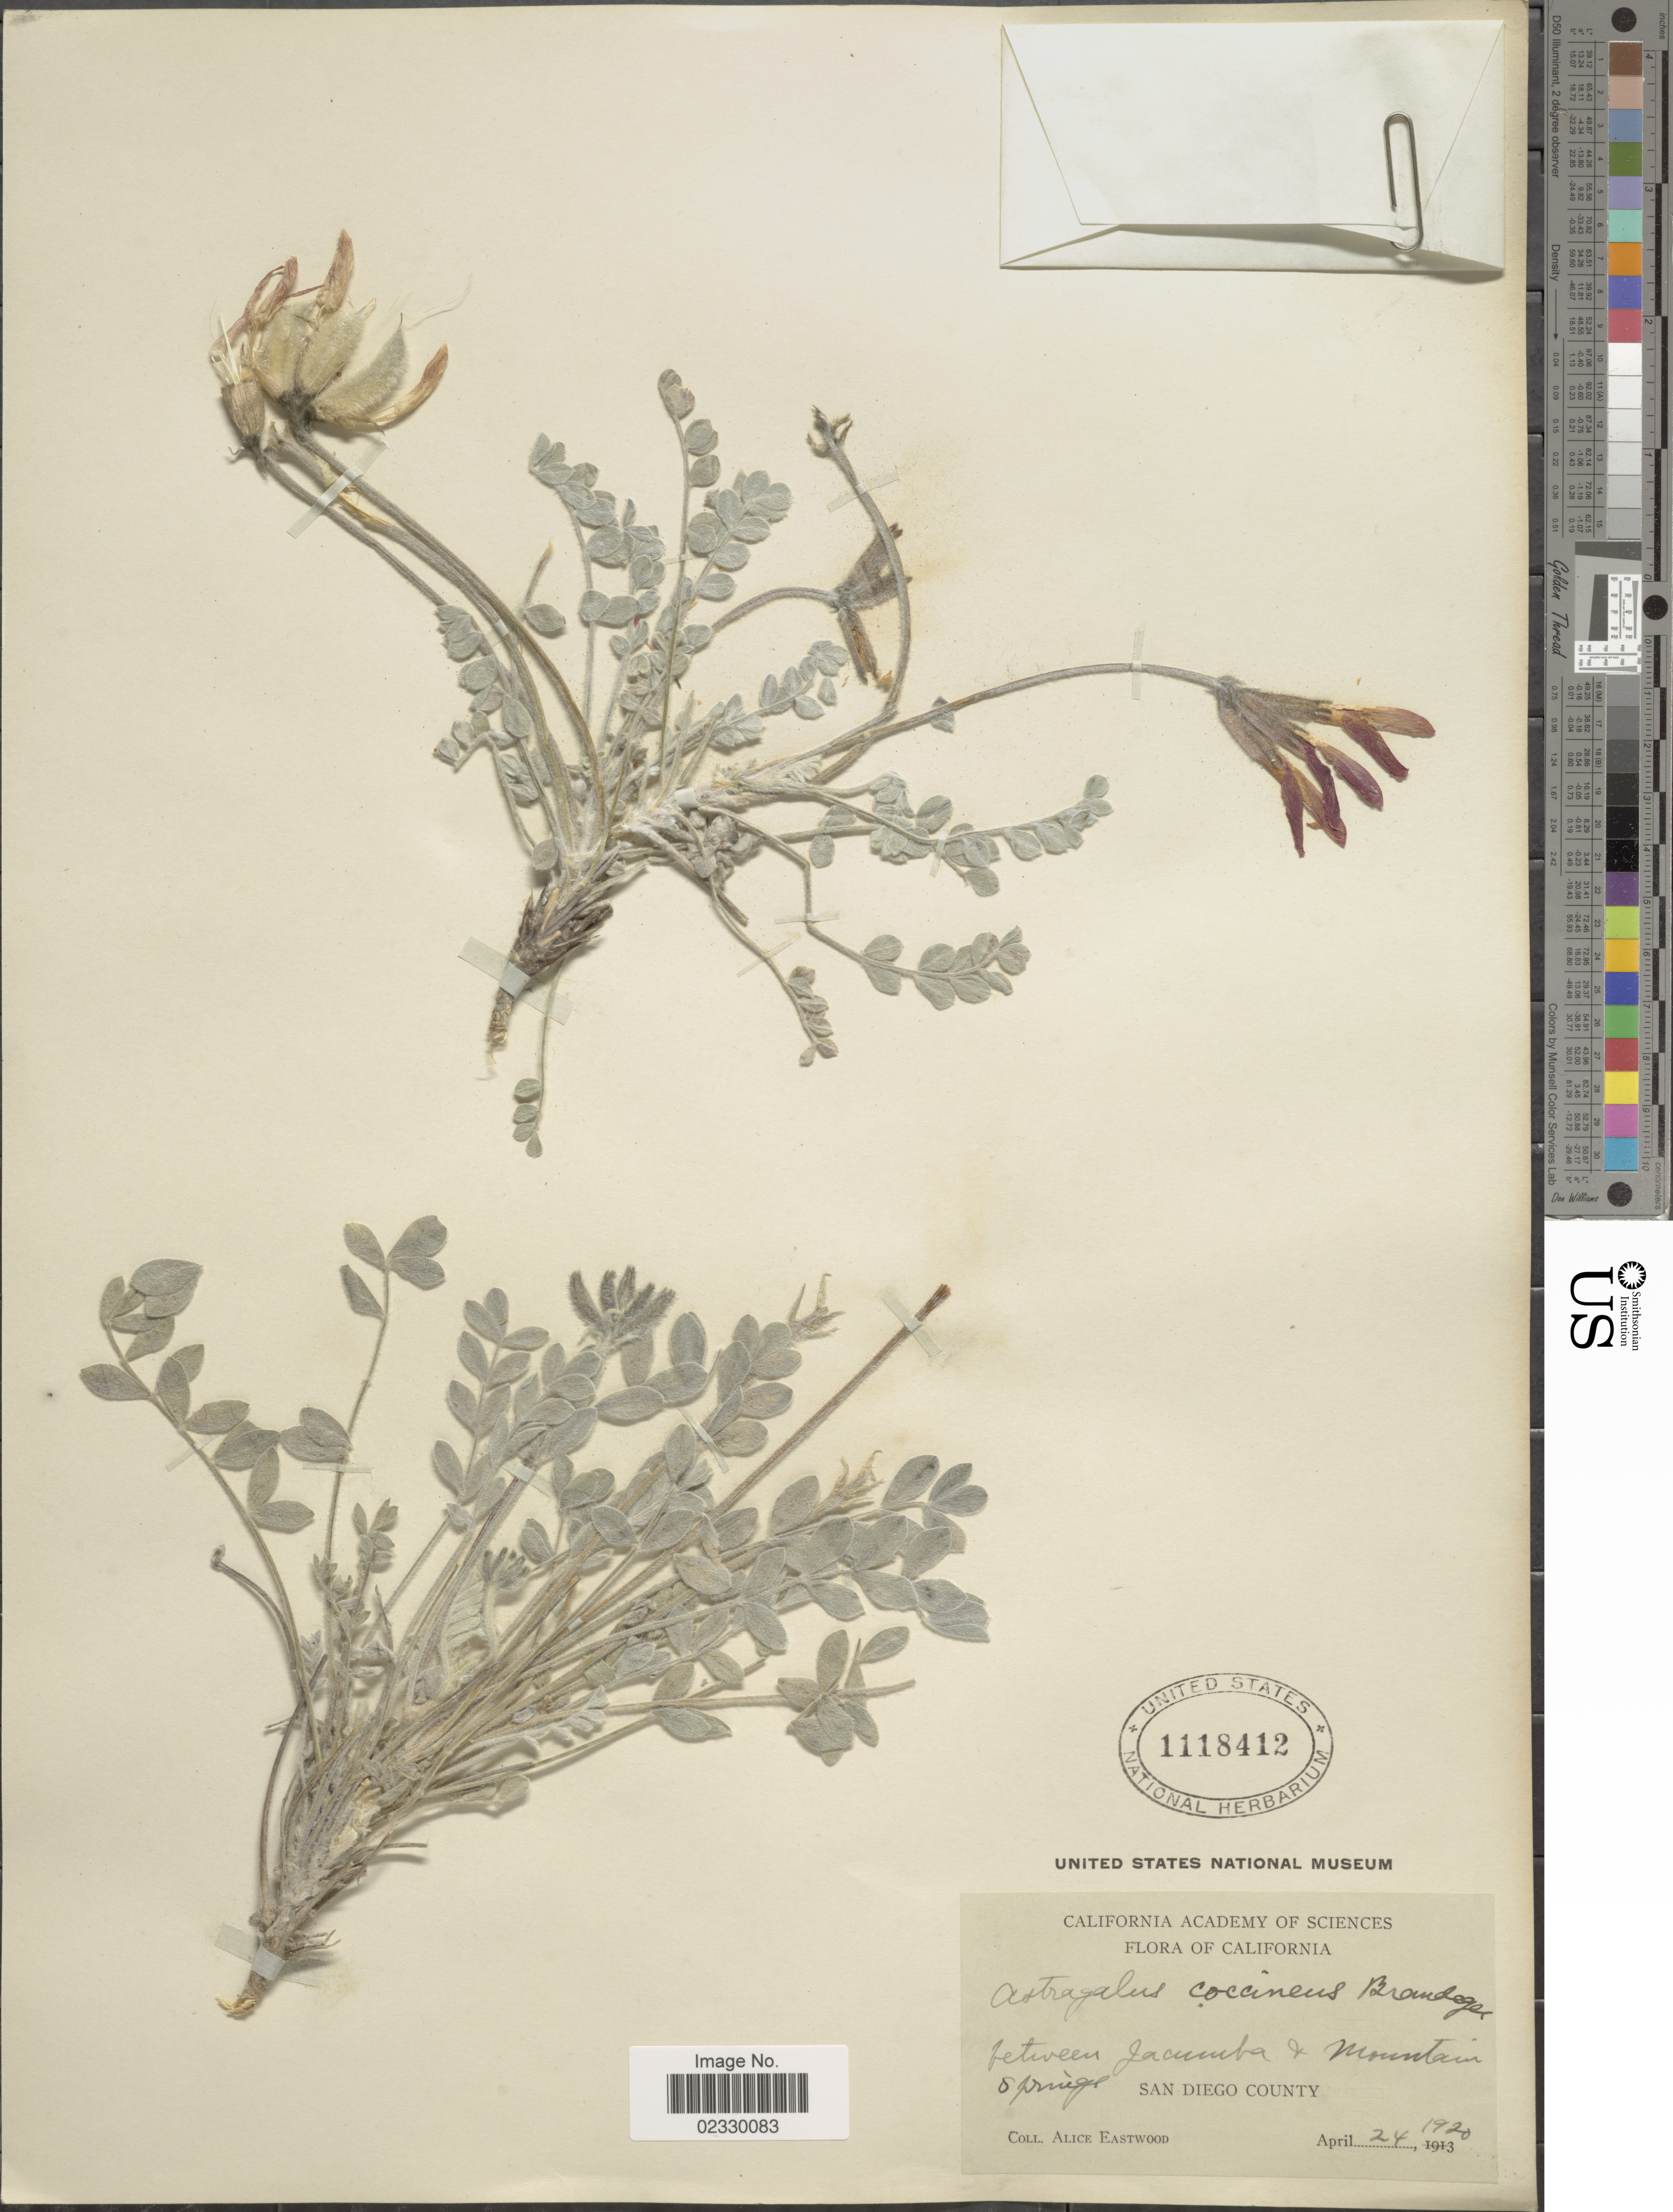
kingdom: Plantae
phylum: Tracheophyta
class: Magnoliopsida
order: Fabales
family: Fabaceae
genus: Astragalus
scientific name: Astragalus coccineus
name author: (Parry) Brandegee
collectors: A. Eastwood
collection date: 1920-04-24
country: United States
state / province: California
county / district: San Diego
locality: Between Jacumba & Mountain Springs, San Diego County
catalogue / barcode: US 1118412